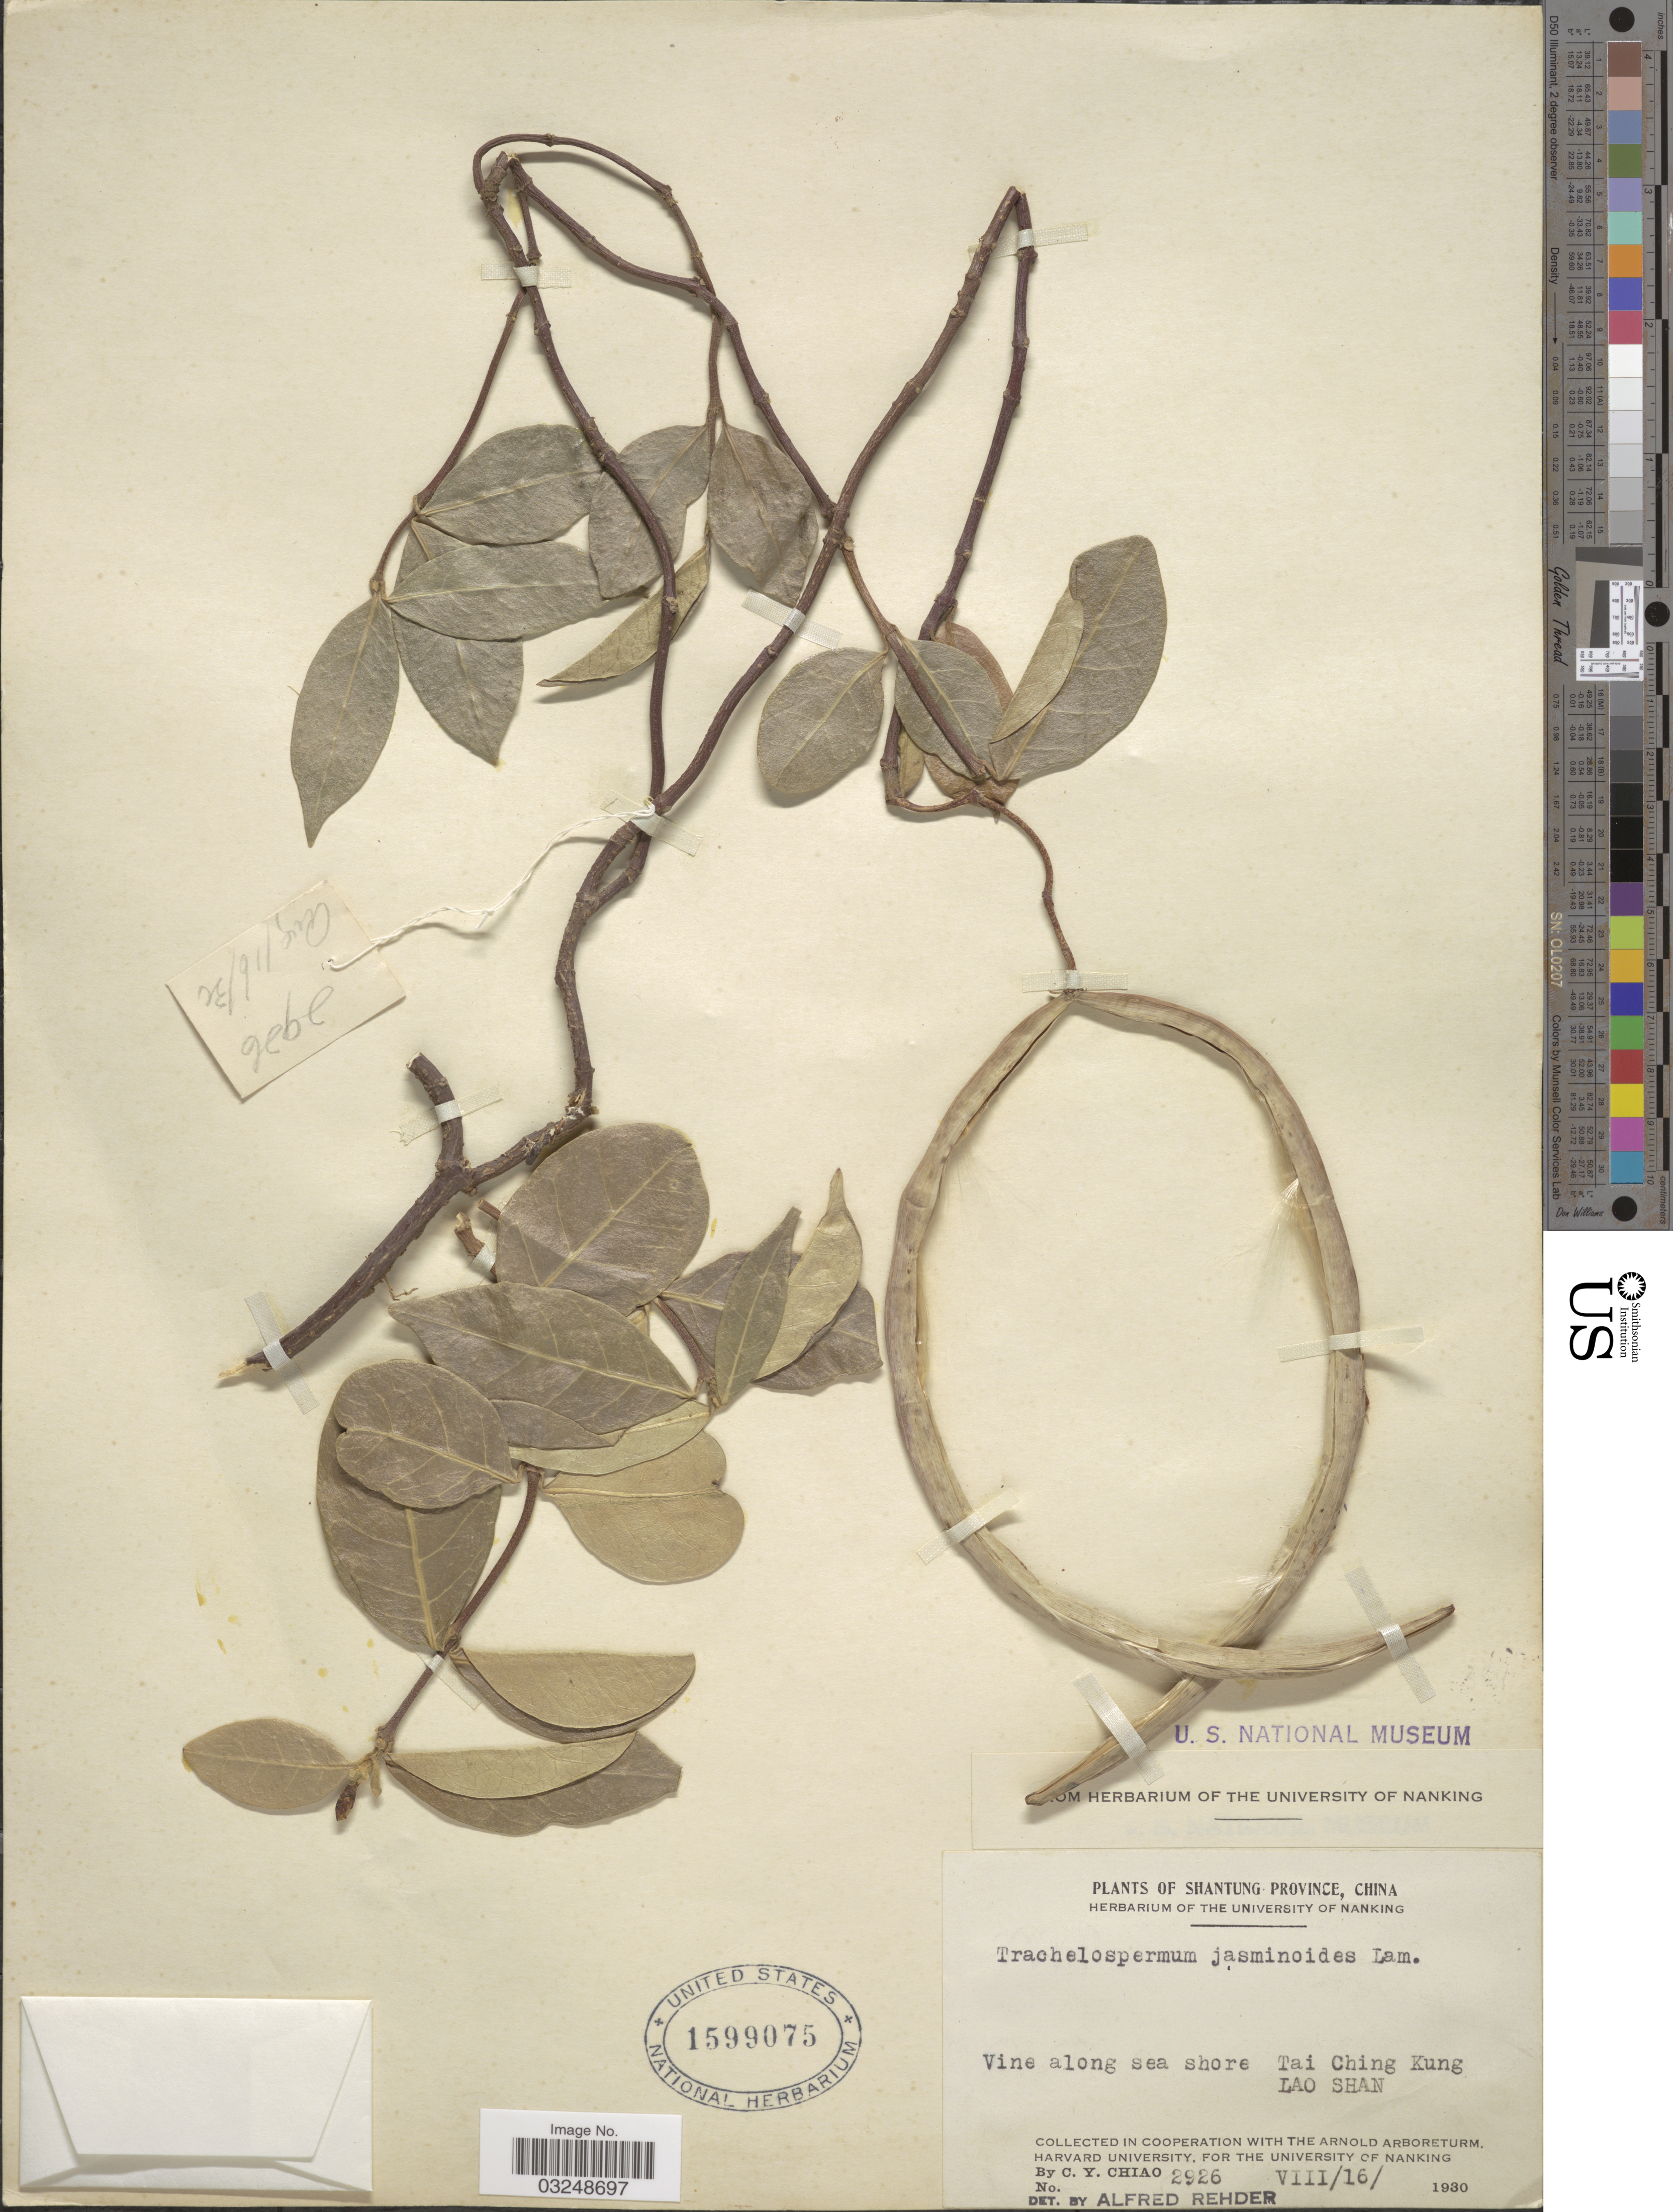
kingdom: Plantae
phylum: Tracheophyta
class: Magnoliopsida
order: Gentianales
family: Apocynaceae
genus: Trachelospermum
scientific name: Trachelospermum jasminoides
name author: (Lindl.) Lem.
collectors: C. Y. Chiao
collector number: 2926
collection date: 1930-08-16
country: China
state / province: Shandong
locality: Shantung Province, Vine along sea shore Tai Ching Kung. Lao Shan.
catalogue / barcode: US 1599075